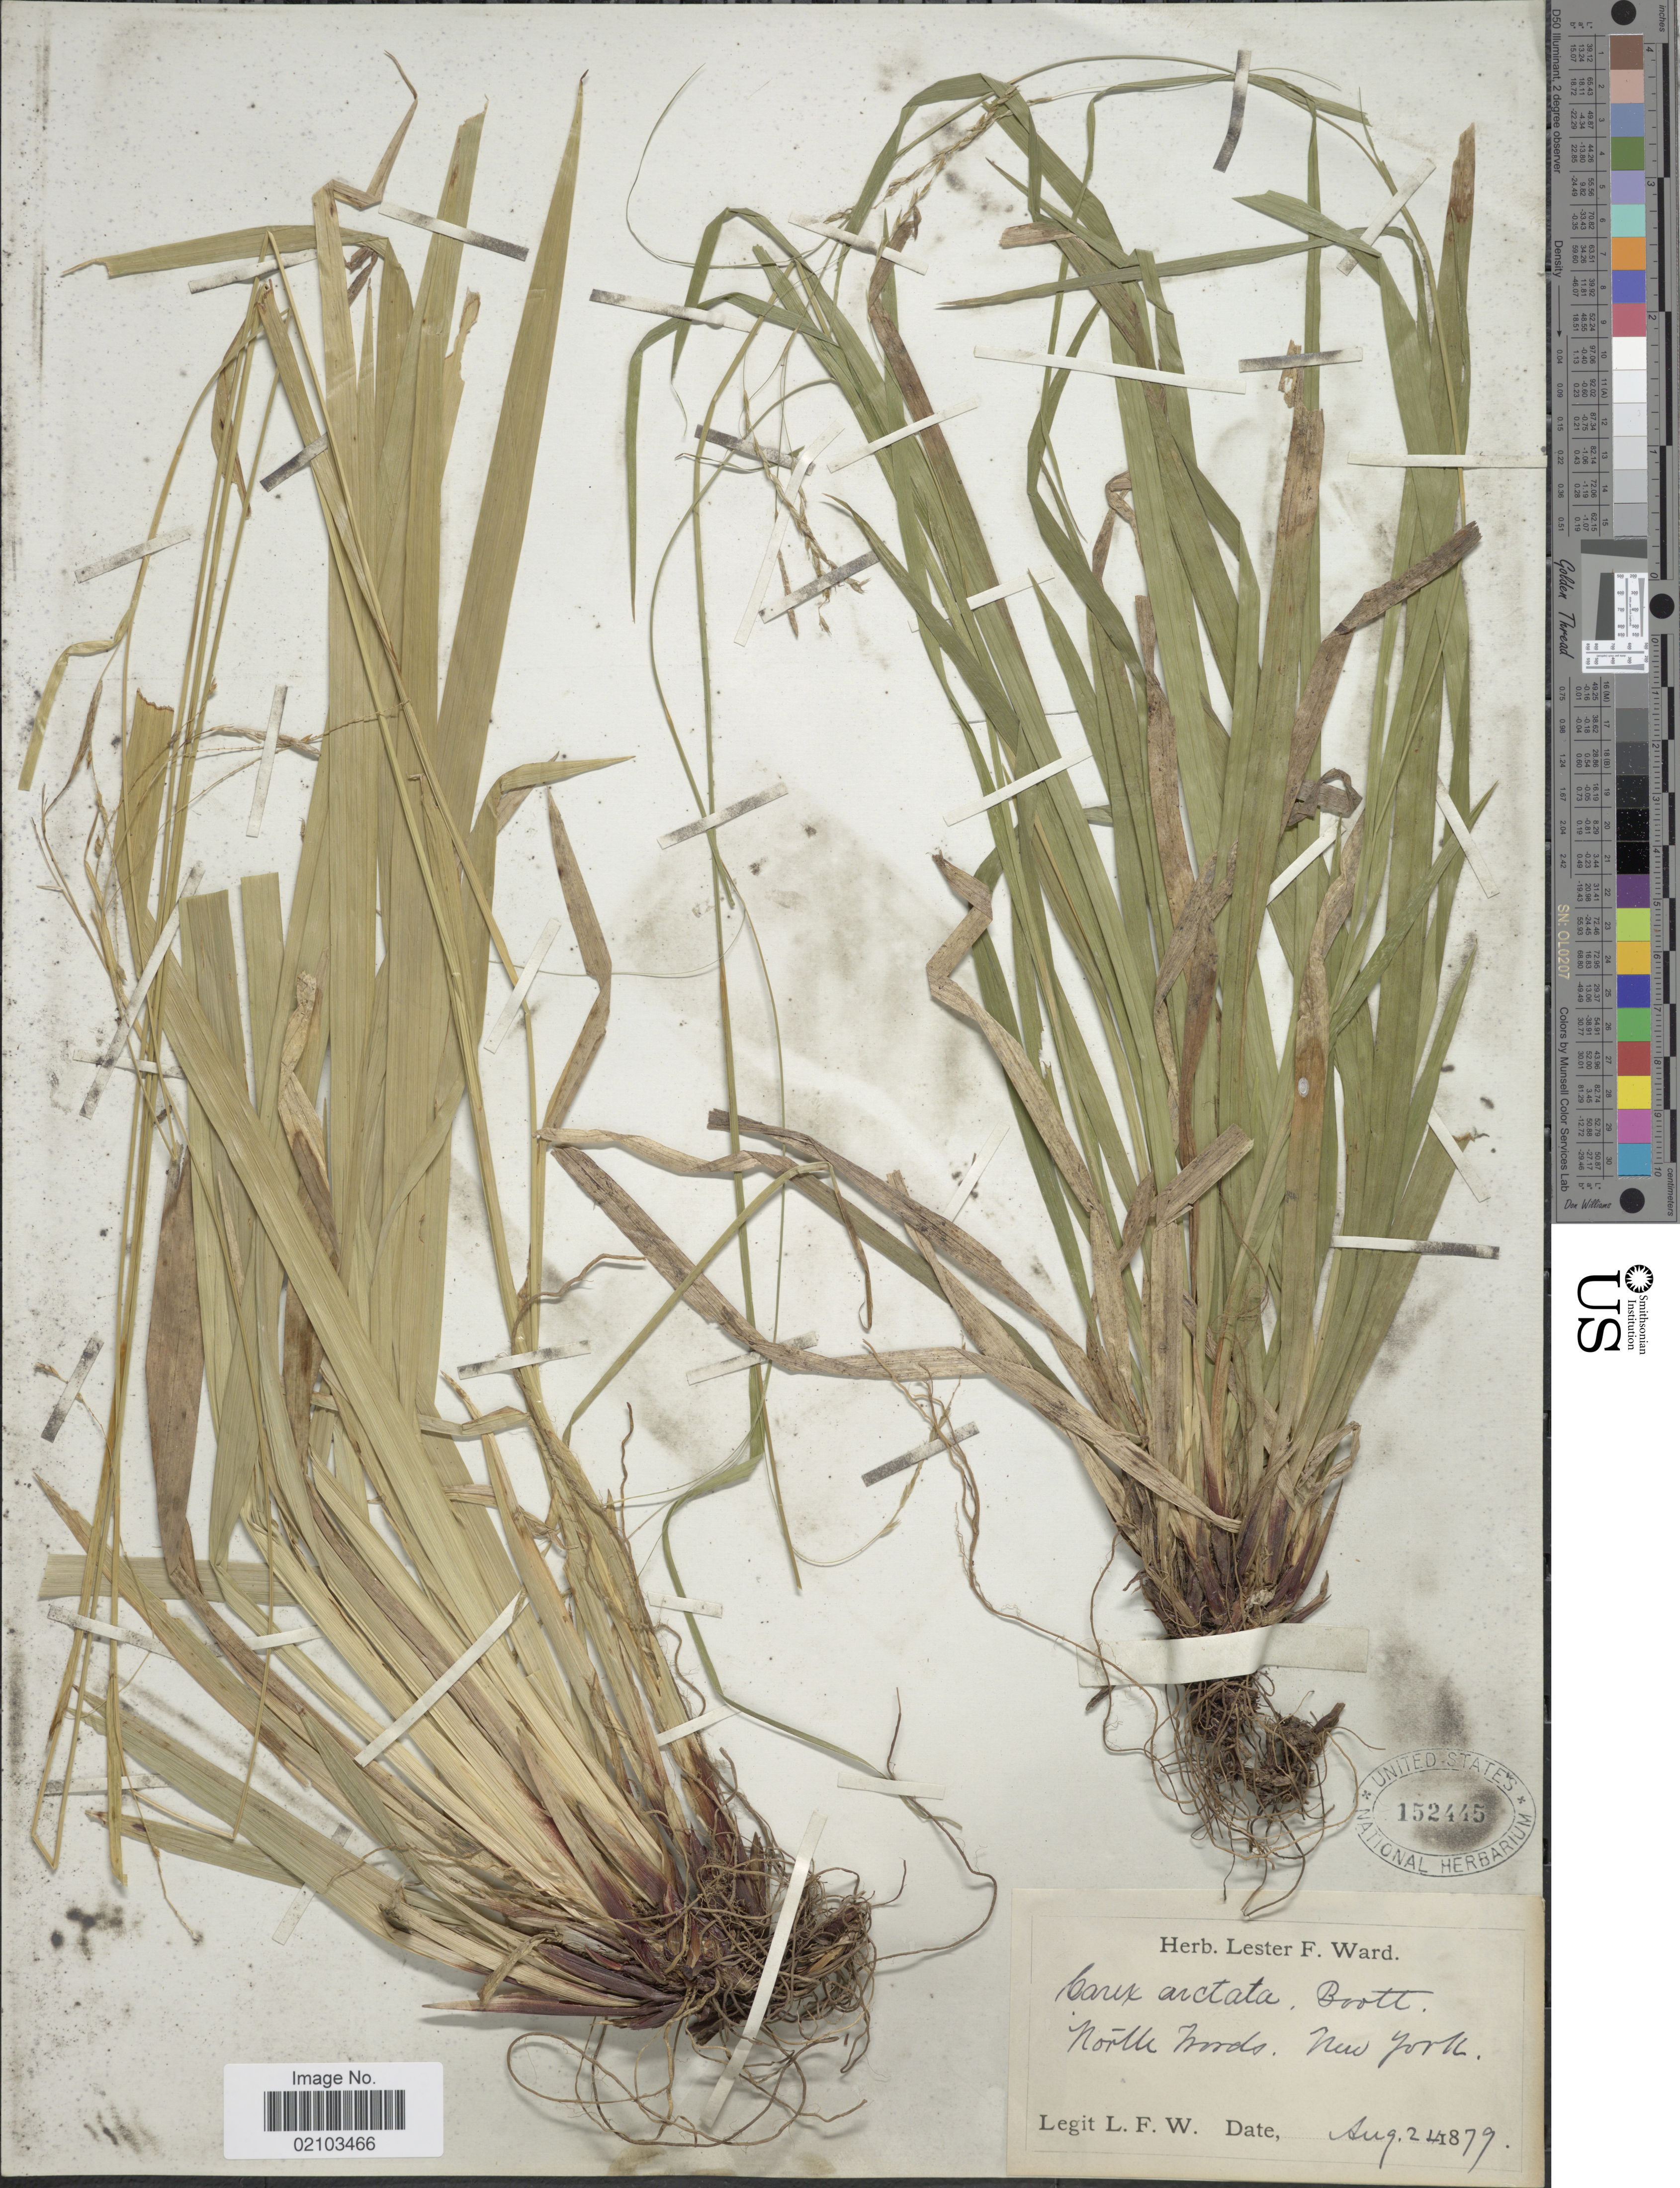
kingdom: Plantae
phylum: Tracheophyta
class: Liliopsida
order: Poales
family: Cyperaceae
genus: Carex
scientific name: Carex arctata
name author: Boott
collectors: L. F. Ward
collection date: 1879-08-02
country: United States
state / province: New York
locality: North Woods.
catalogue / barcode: US 152445